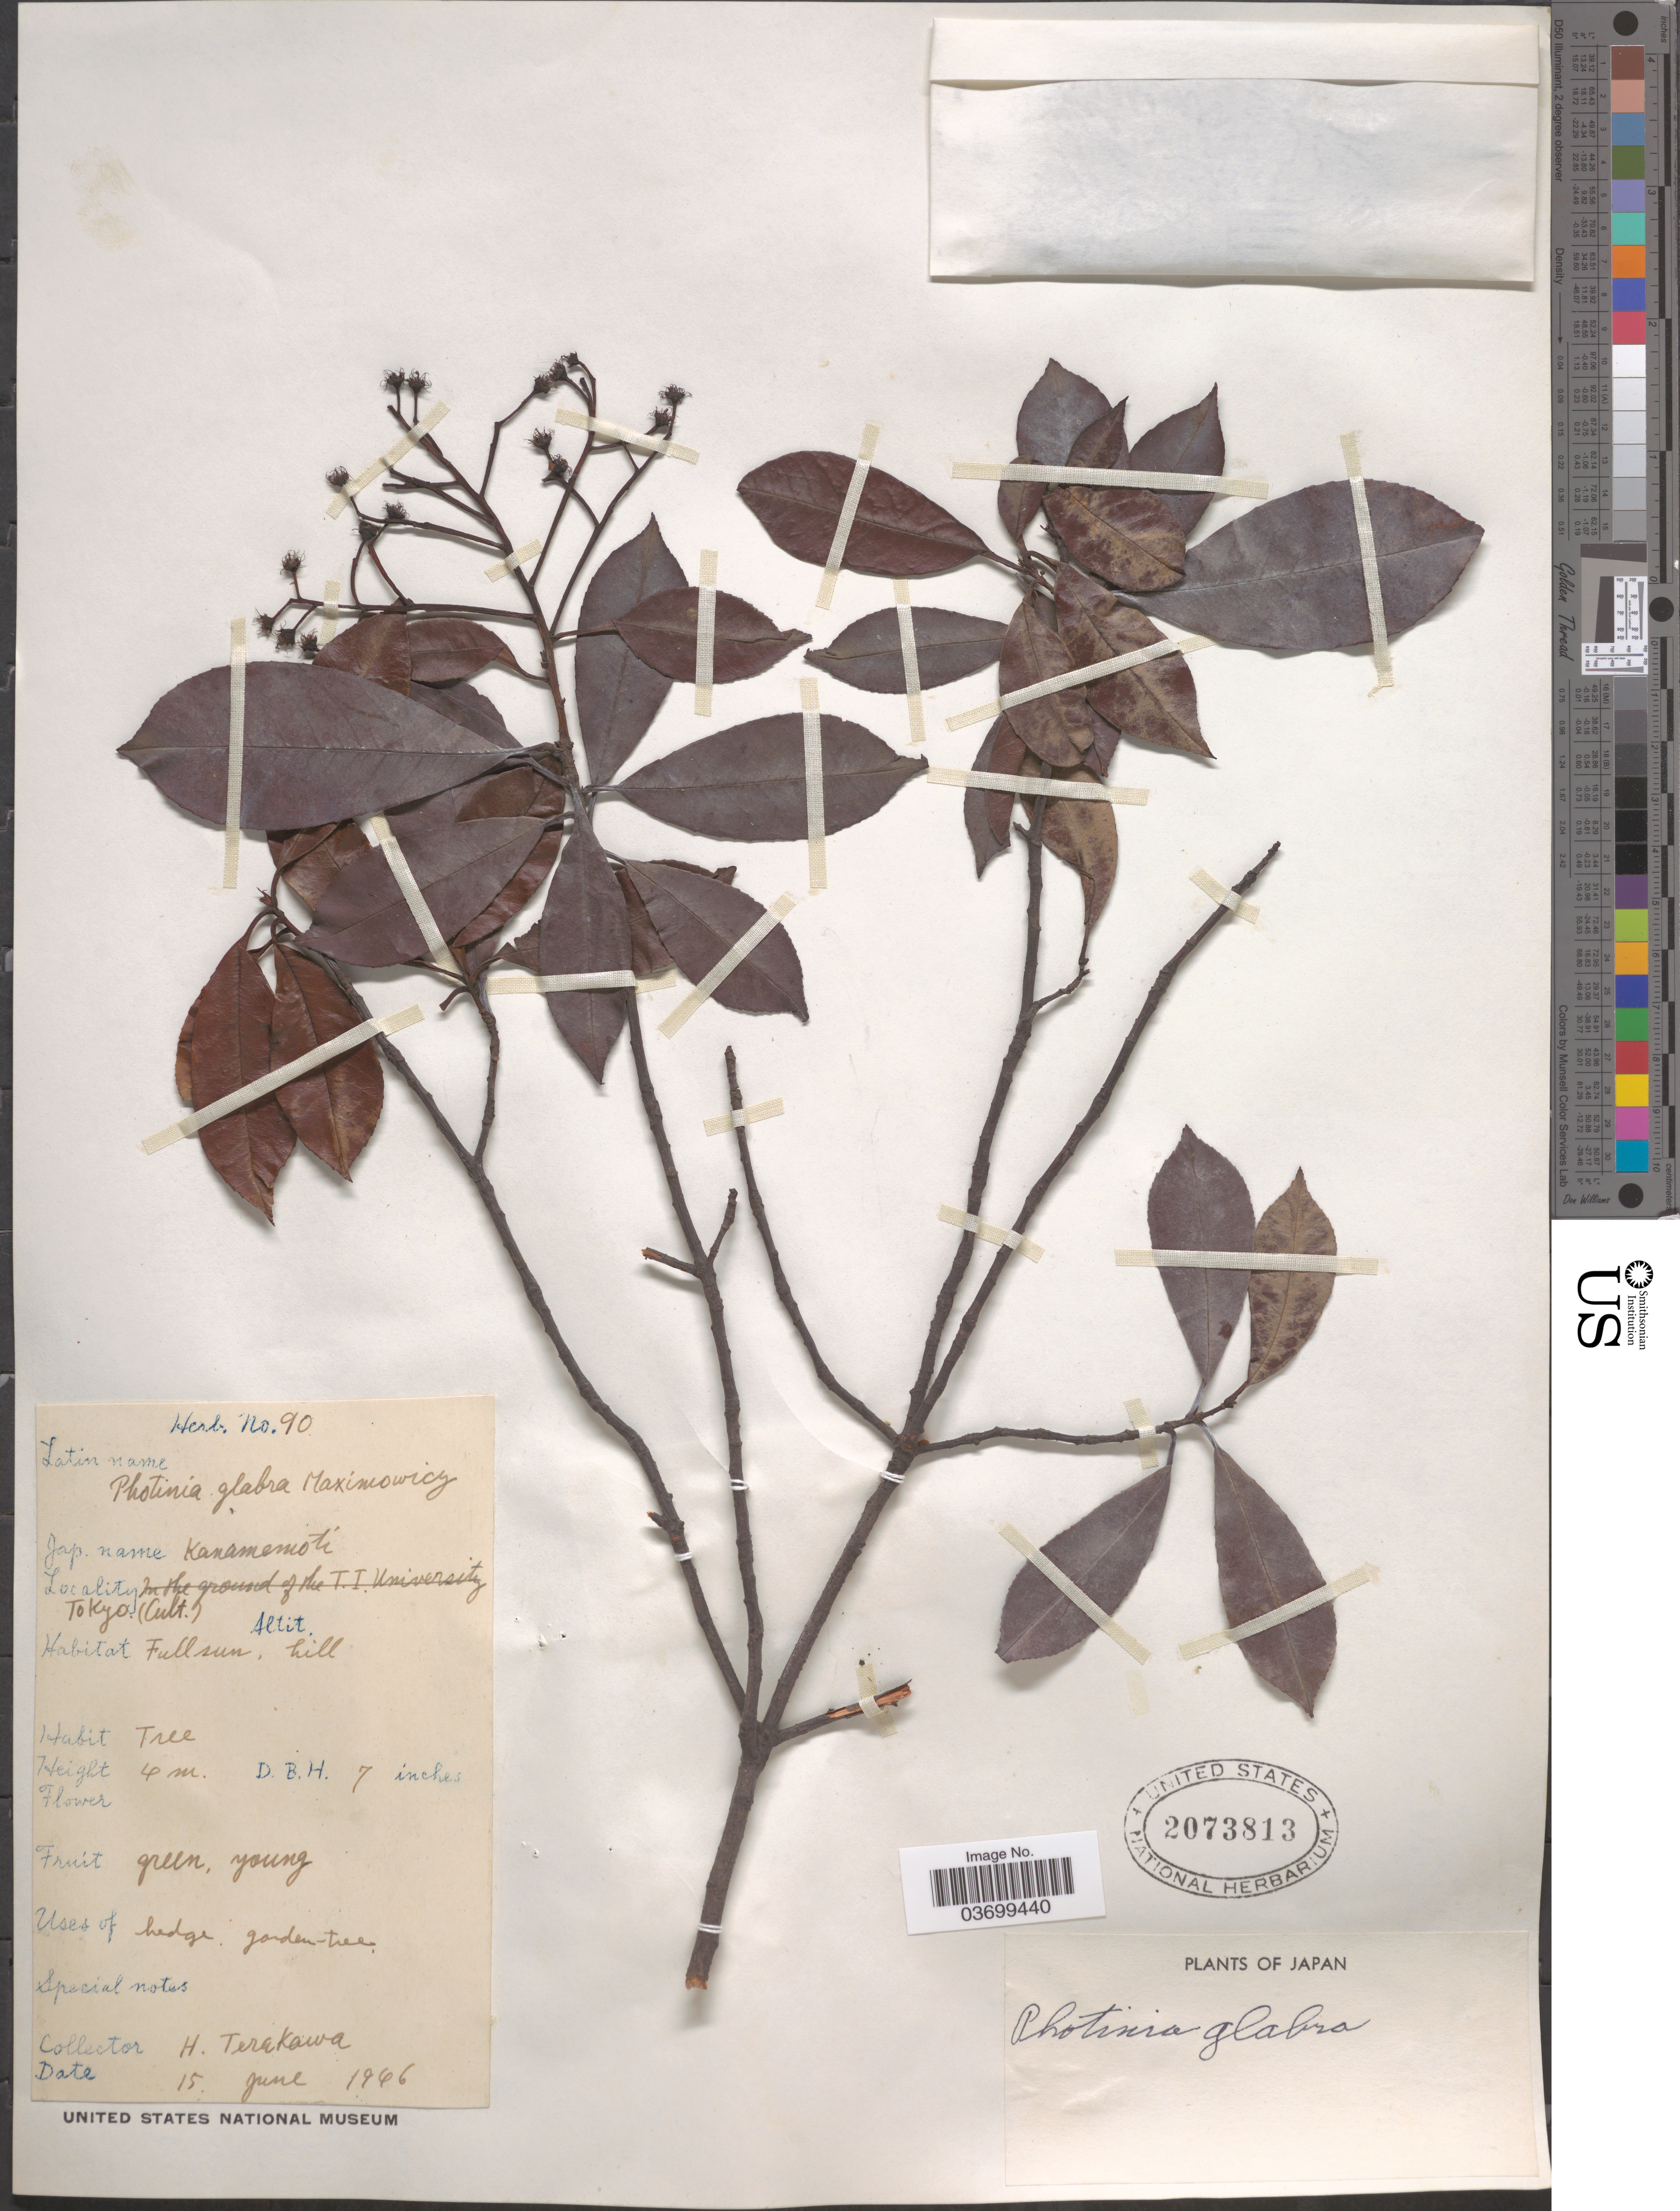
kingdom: Plantae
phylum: Tracheophyta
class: Magnoliopsida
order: Rosales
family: Rosaceae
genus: Photinia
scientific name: Photinia glabra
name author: (Thunb.) Jacob-Makoy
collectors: H. Terakawa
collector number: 90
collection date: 1946-06-15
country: Japan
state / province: Tokyo, Federal City of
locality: Tokyo.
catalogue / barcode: US 2073813